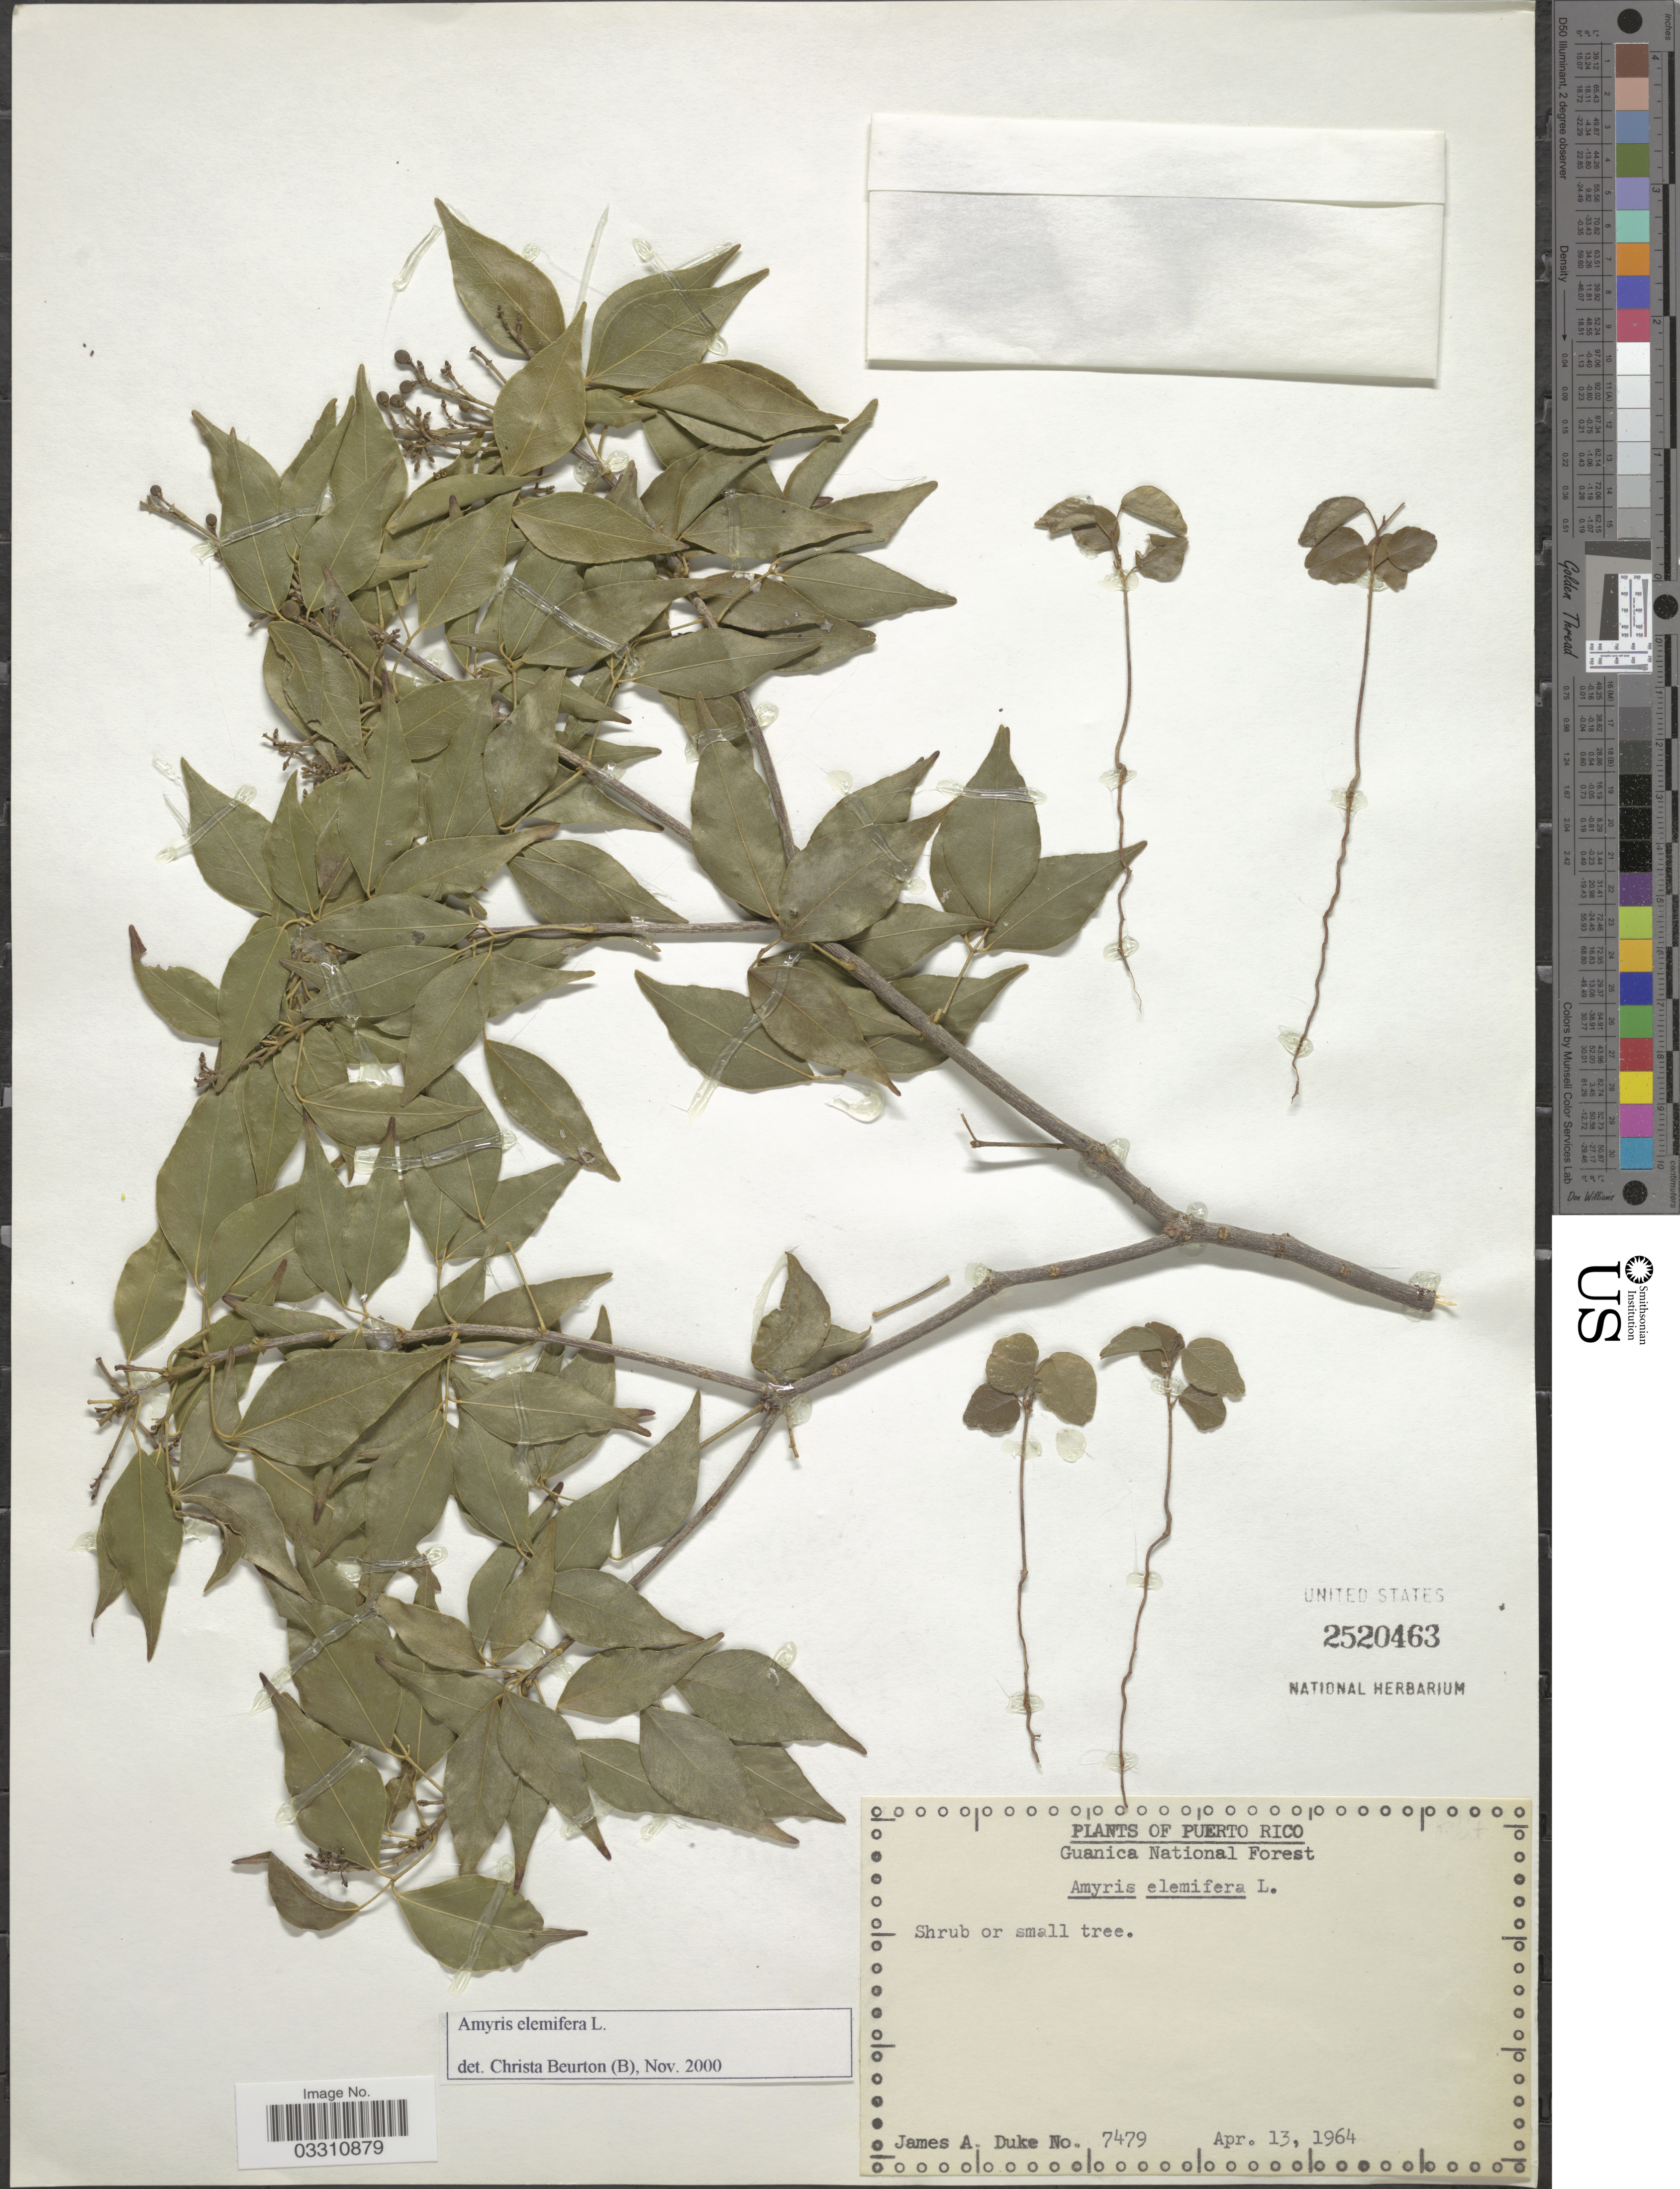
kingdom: Plantae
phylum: Tracheophyta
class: Magnoliopsida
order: Sapindales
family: Rutaceae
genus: Amyris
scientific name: Amyris elemifera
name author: L.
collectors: J. A. Duke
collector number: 7479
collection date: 1964-04-13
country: Puerto Rico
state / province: Guánica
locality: Guanica National Forest.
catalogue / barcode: US 2520463